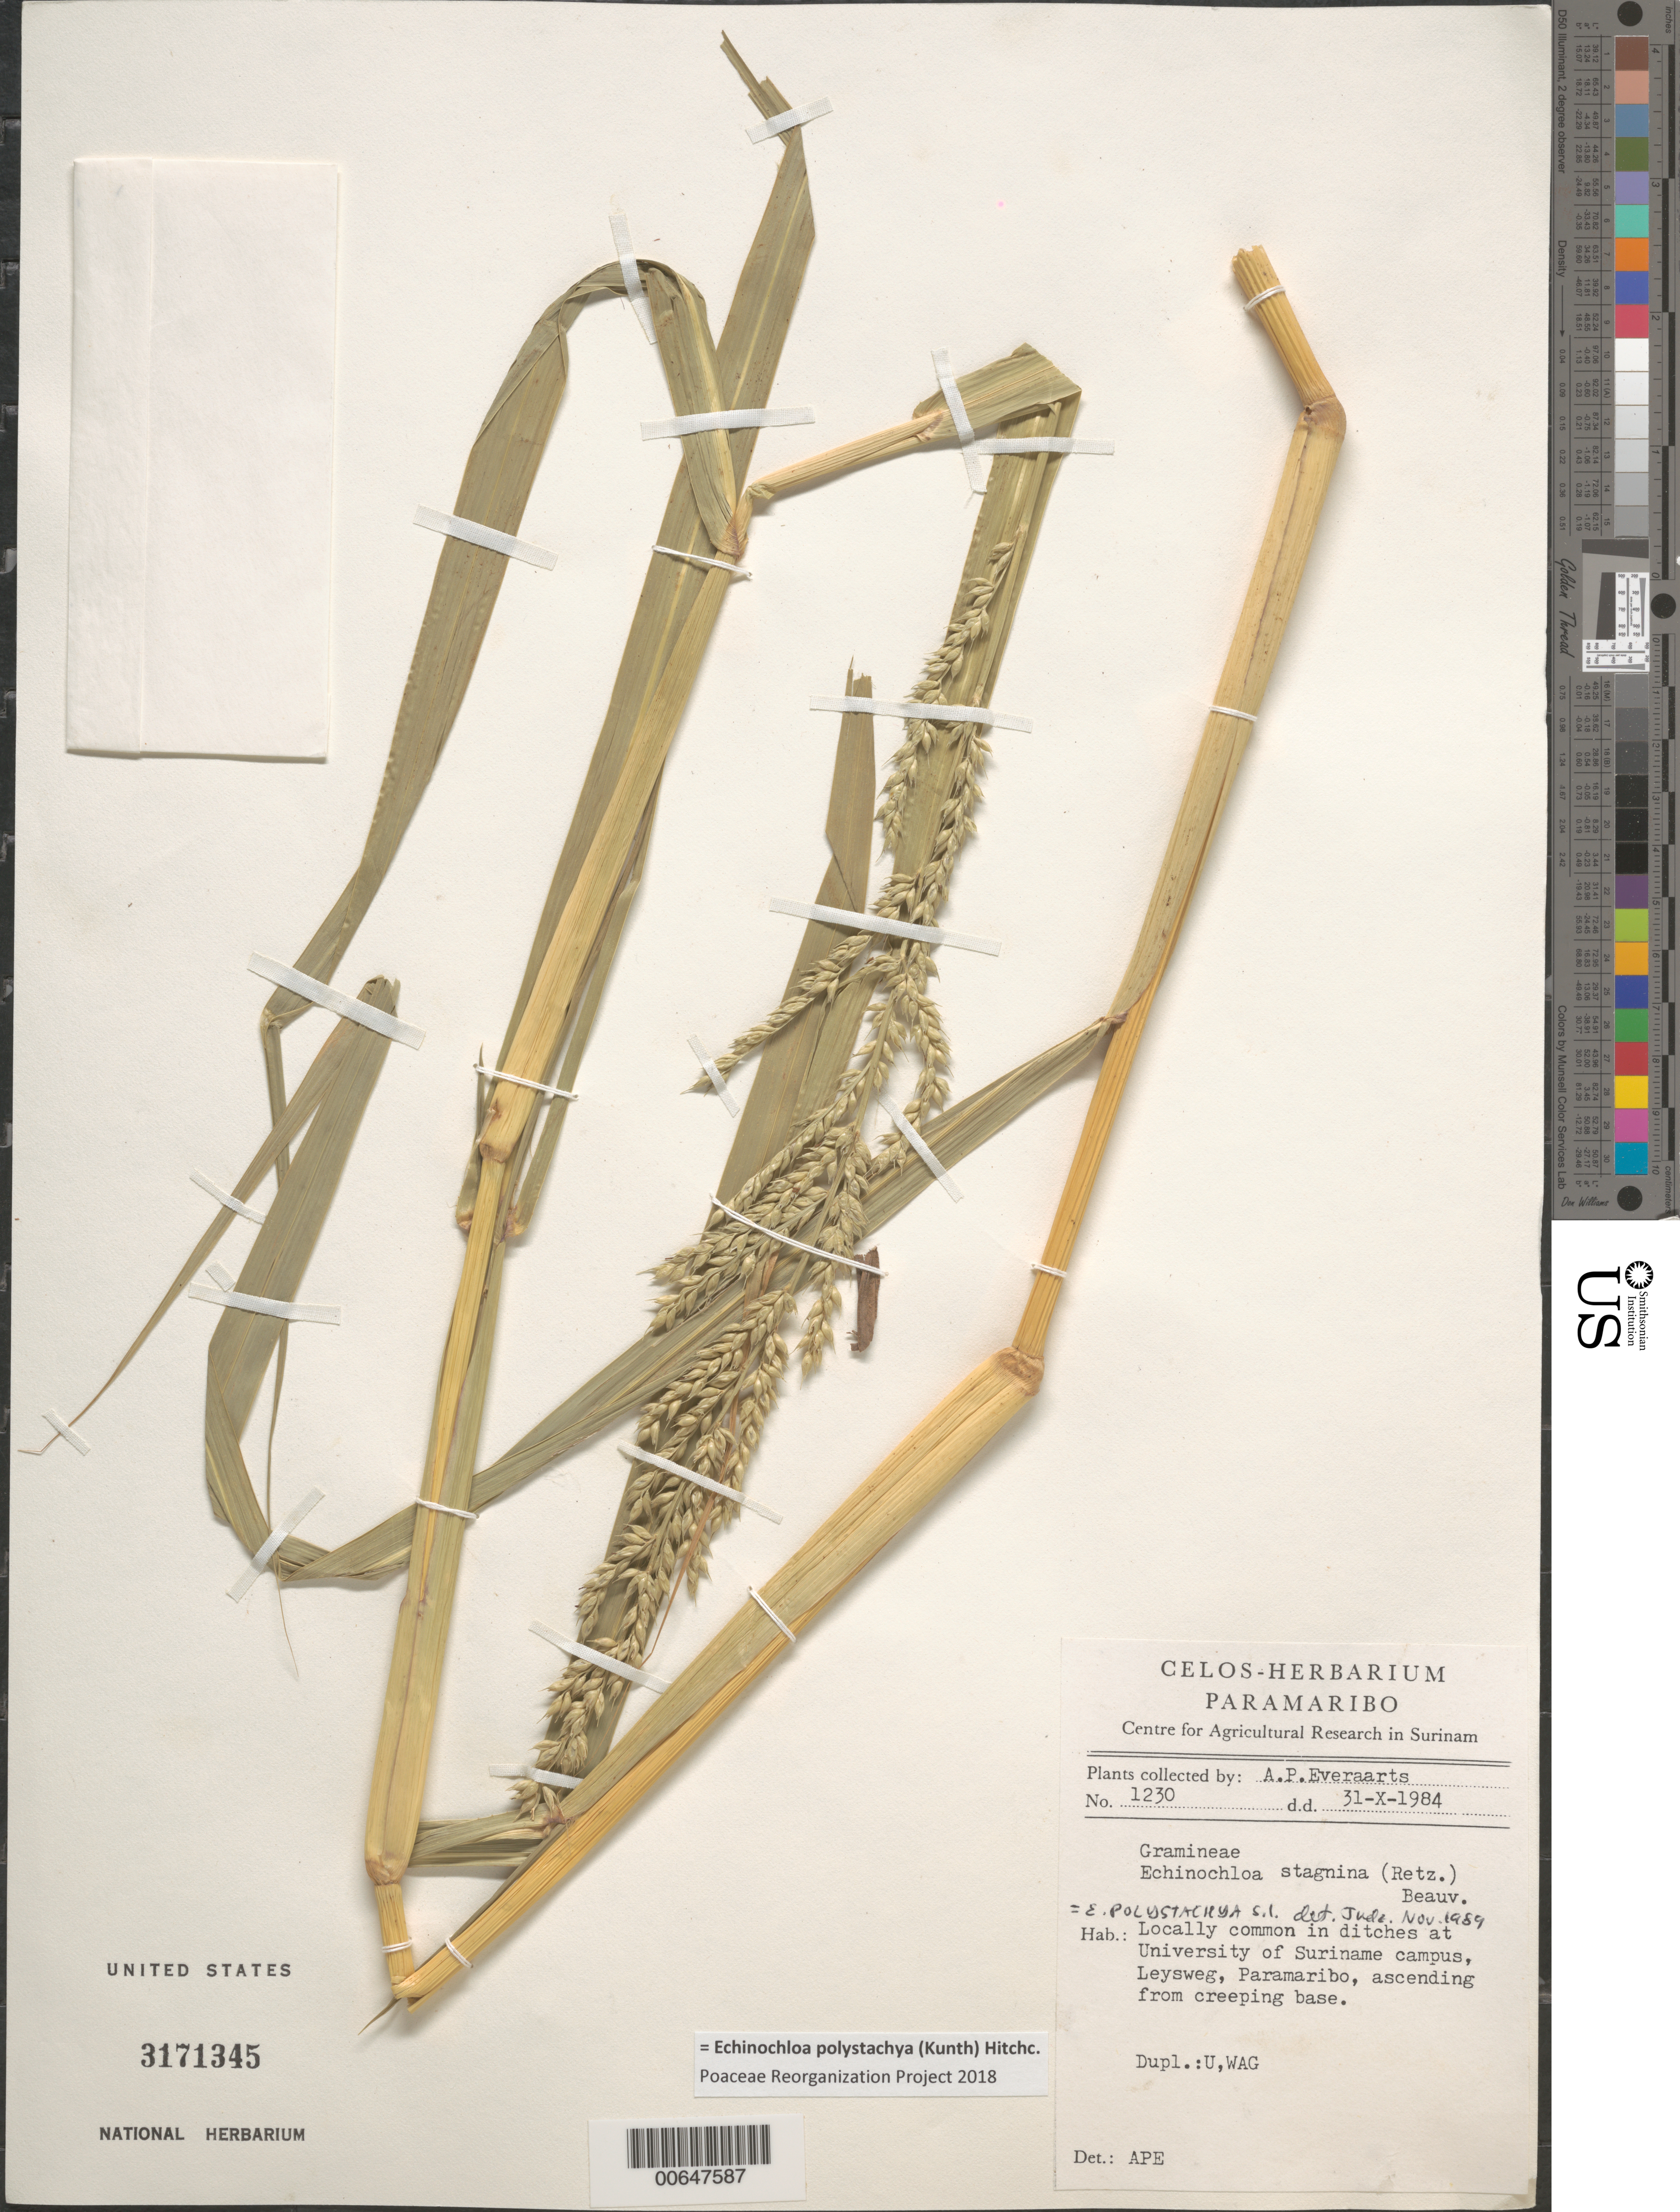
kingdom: Plantae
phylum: Tracheophyta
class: Liliopsida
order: Poales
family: Poaceae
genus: Echinochloa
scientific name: Echinochloa polystachya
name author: (Kunth) Hitchc.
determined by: Judziewicz, E. J.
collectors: A. Everaarts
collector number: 1230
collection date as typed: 31-Oct-84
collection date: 1984-10-31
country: Suriname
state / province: Saramacca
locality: Paramaribo, Leysweg, University of Surinam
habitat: In ditches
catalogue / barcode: US 3171345